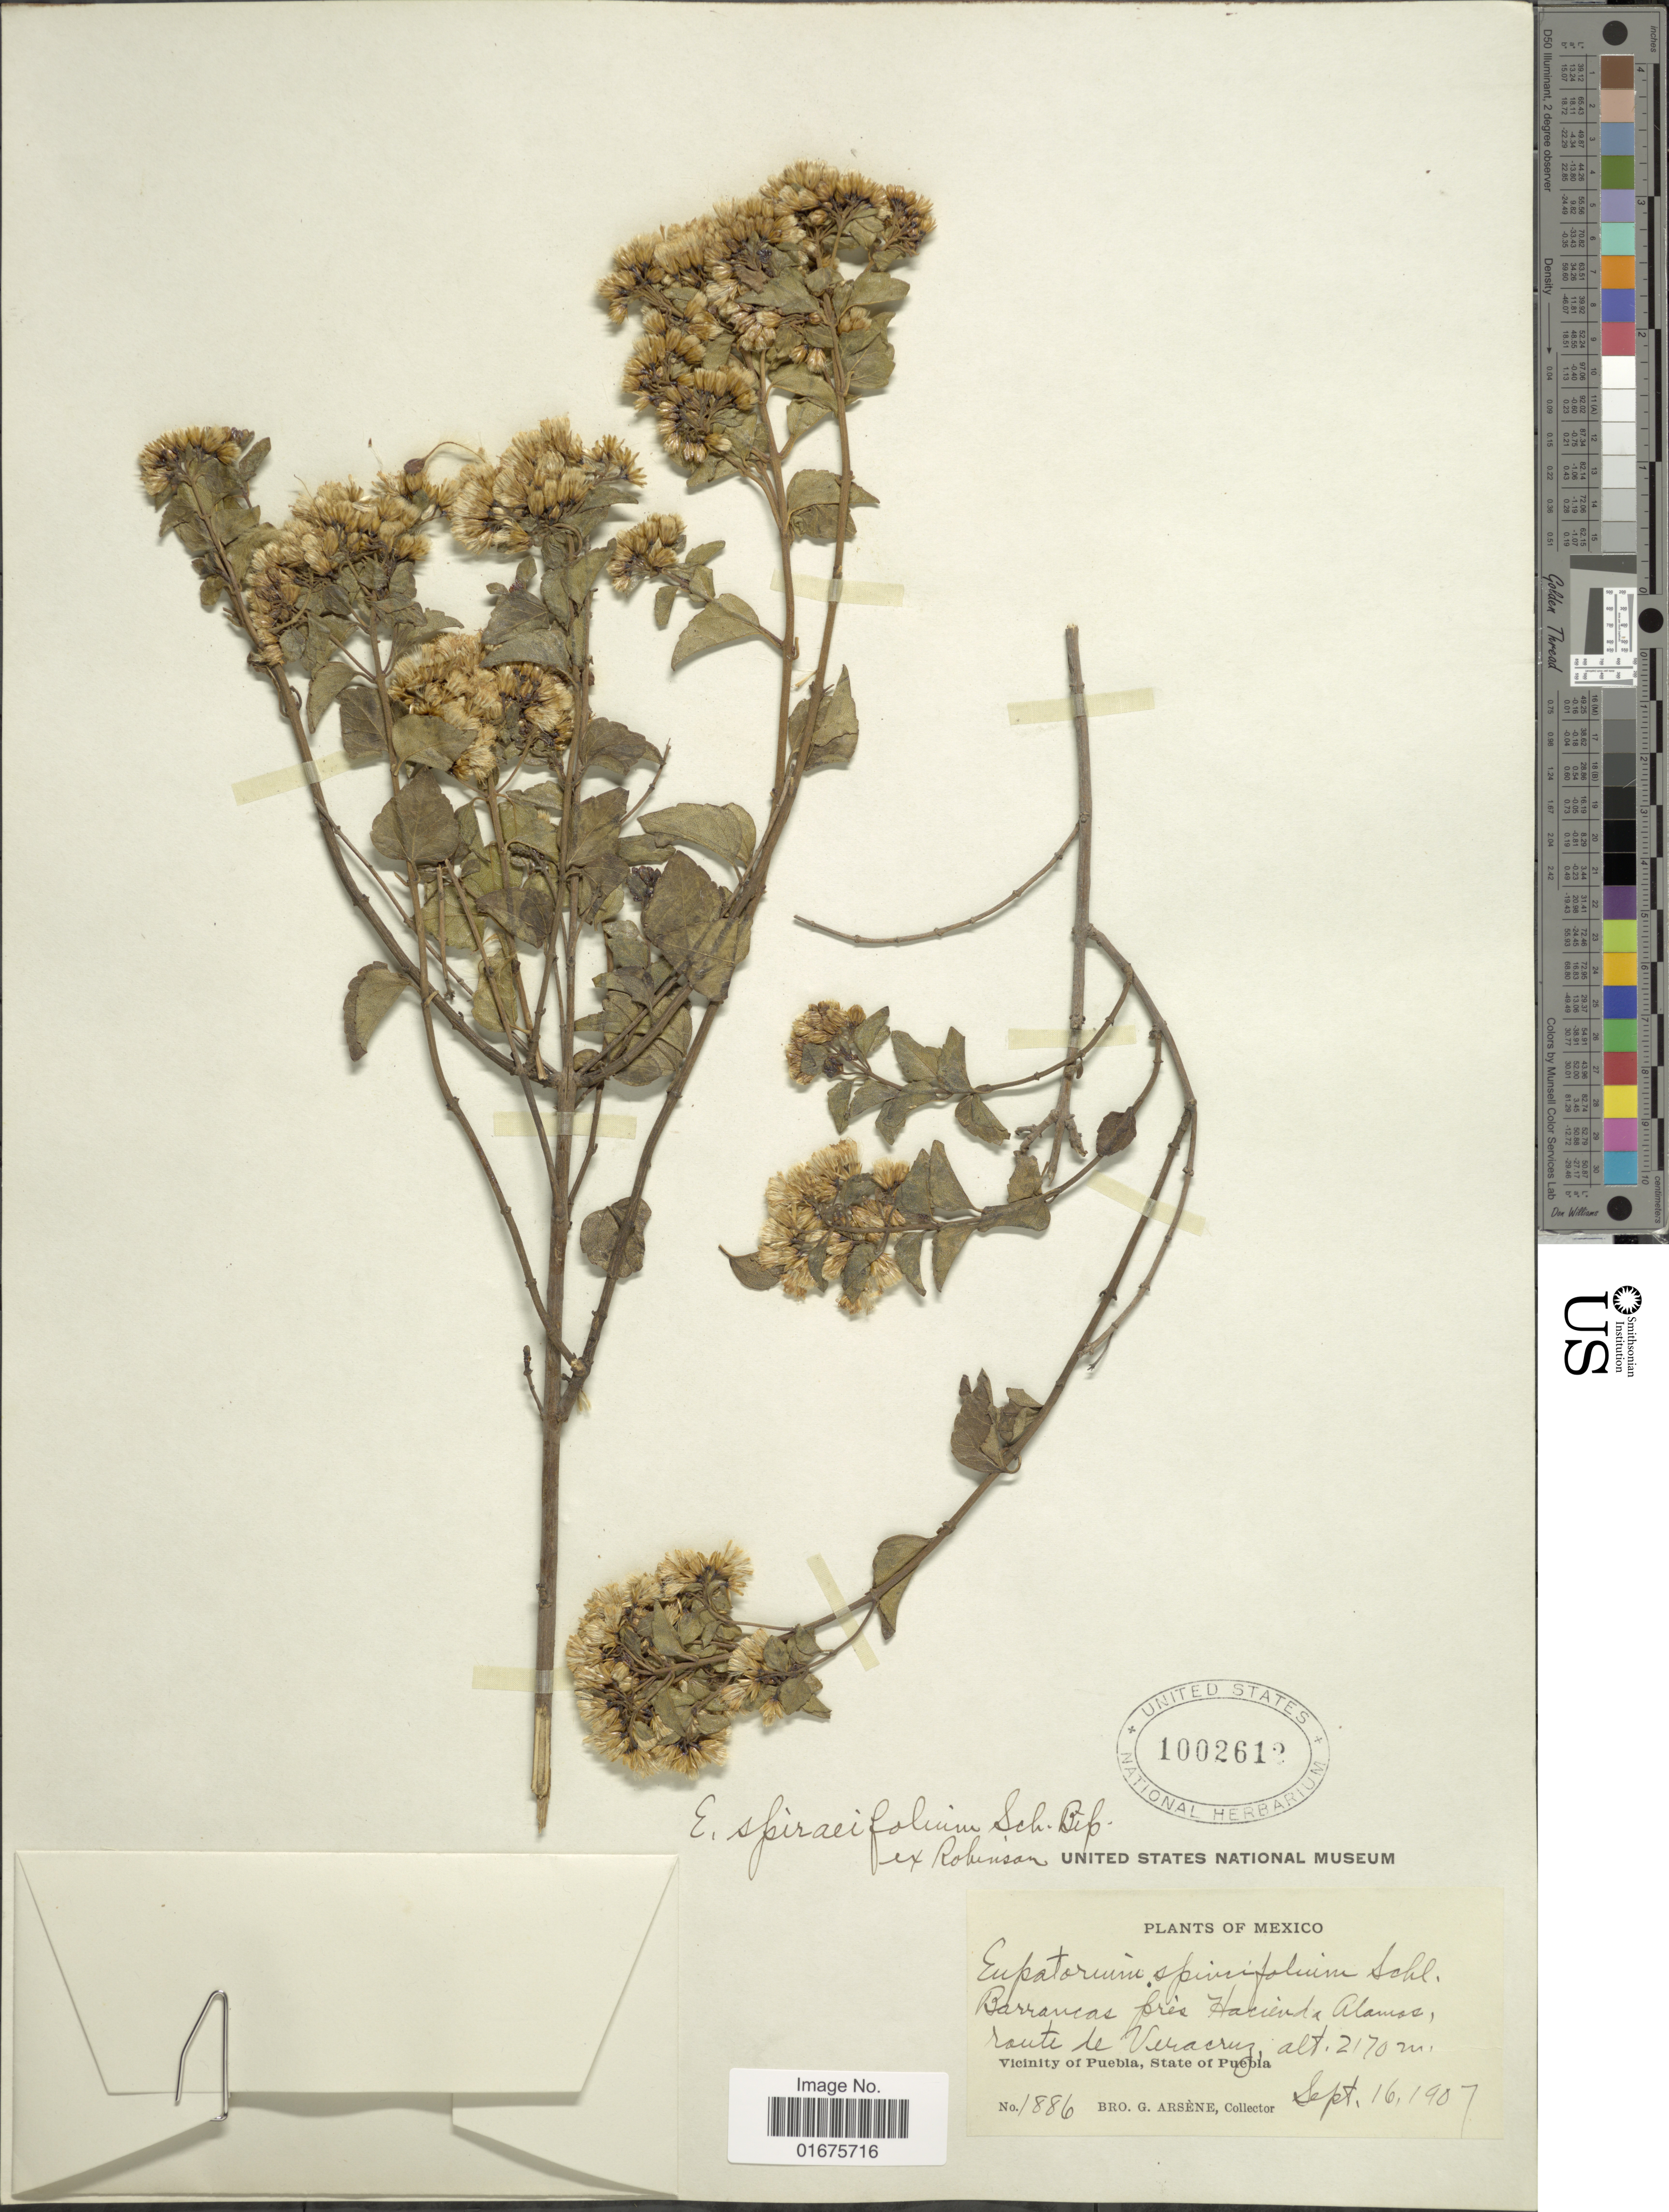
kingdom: Plantae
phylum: Tracheophyta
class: Magnoliopsida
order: Asterales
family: Asteraceae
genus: Ageratina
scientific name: Ageratina espinosarum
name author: (A. Gray) R.M. King & H. Rob.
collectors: Bro. G. Arsène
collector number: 1886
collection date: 1907-09-16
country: Mexico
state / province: Puebla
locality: Barrancas de pres Hacienda Alamos, route de Veracruz, Vicinity of Puebla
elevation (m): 2170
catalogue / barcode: US 1002612